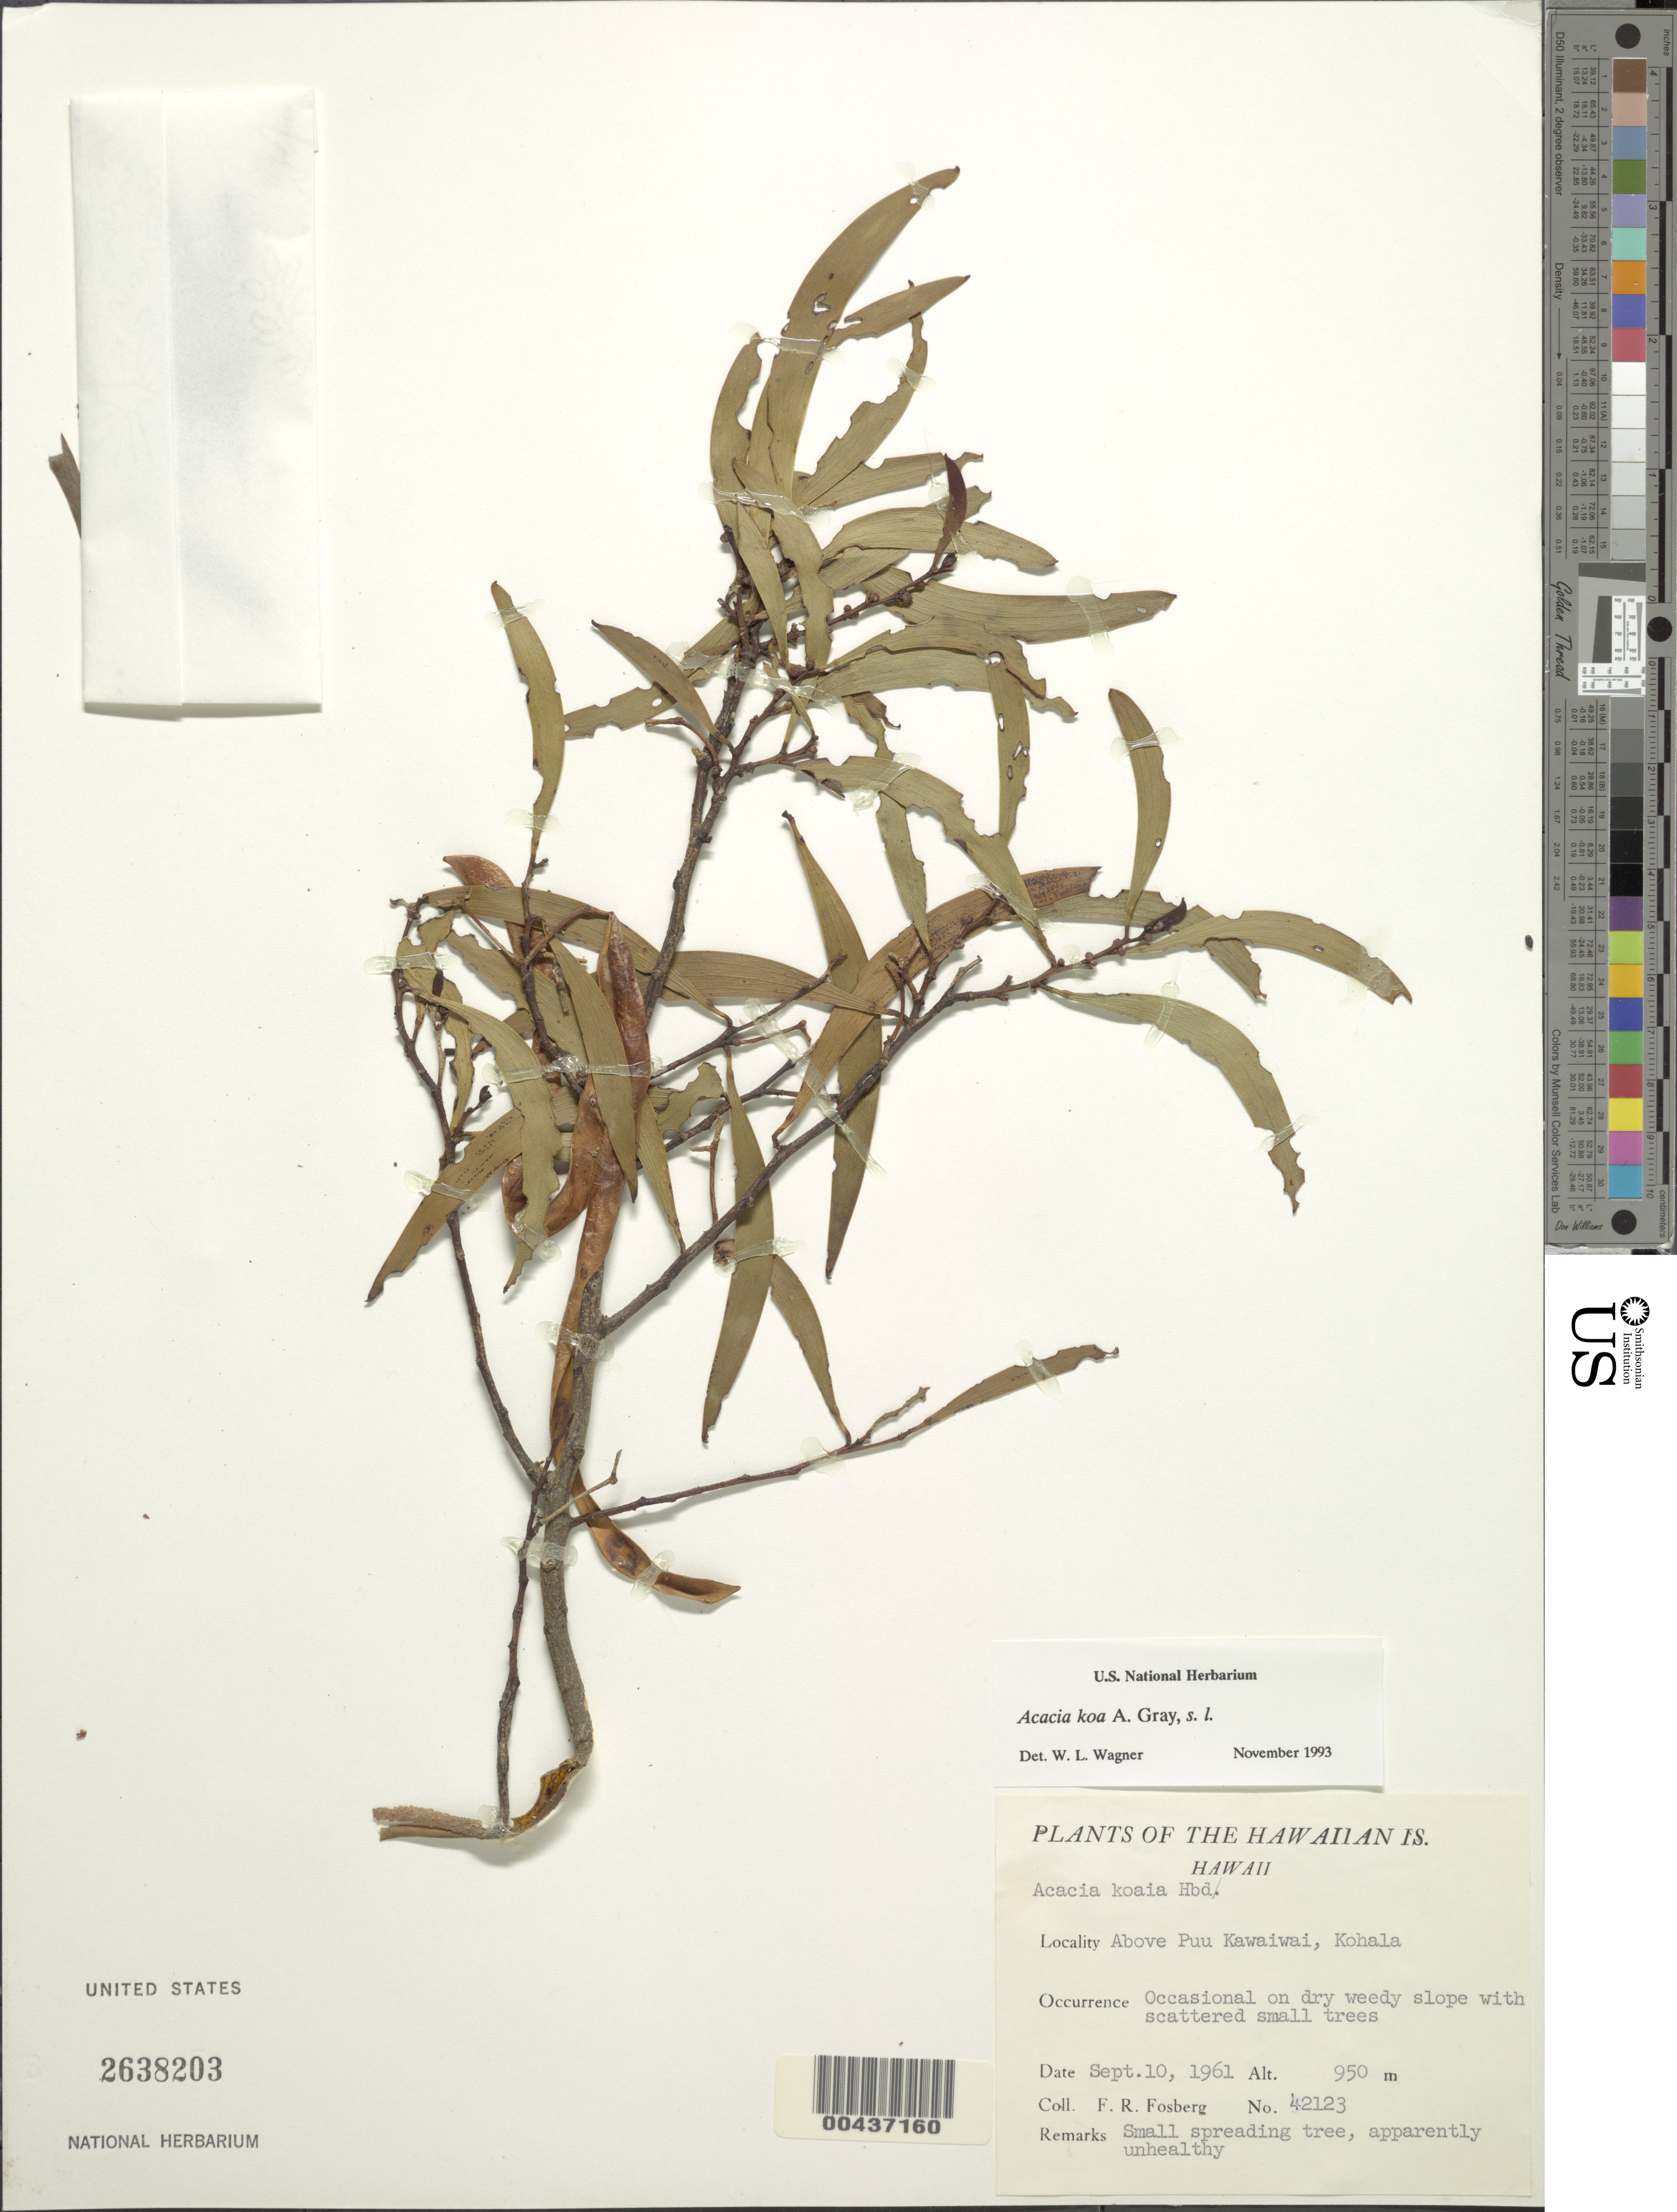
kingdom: Plantae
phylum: Tracheophyta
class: Magnoliopsida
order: Fabales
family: Fabaceae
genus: Acacia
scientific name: Acacia koa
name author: A. Gray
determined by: Wagner, W. L., (BOT), Smithsonian Institution - National Museum of Natural History (UNITED STATES)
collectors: F. R. Fosberg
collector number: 42123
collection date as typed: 10 Sep 1961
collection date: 1961-09-10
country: United States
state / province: Hawaii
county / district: Hawaii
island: Hawaii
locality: Above Puu Kawaiwai, Kohala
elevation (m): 950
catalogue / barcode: US 2638203